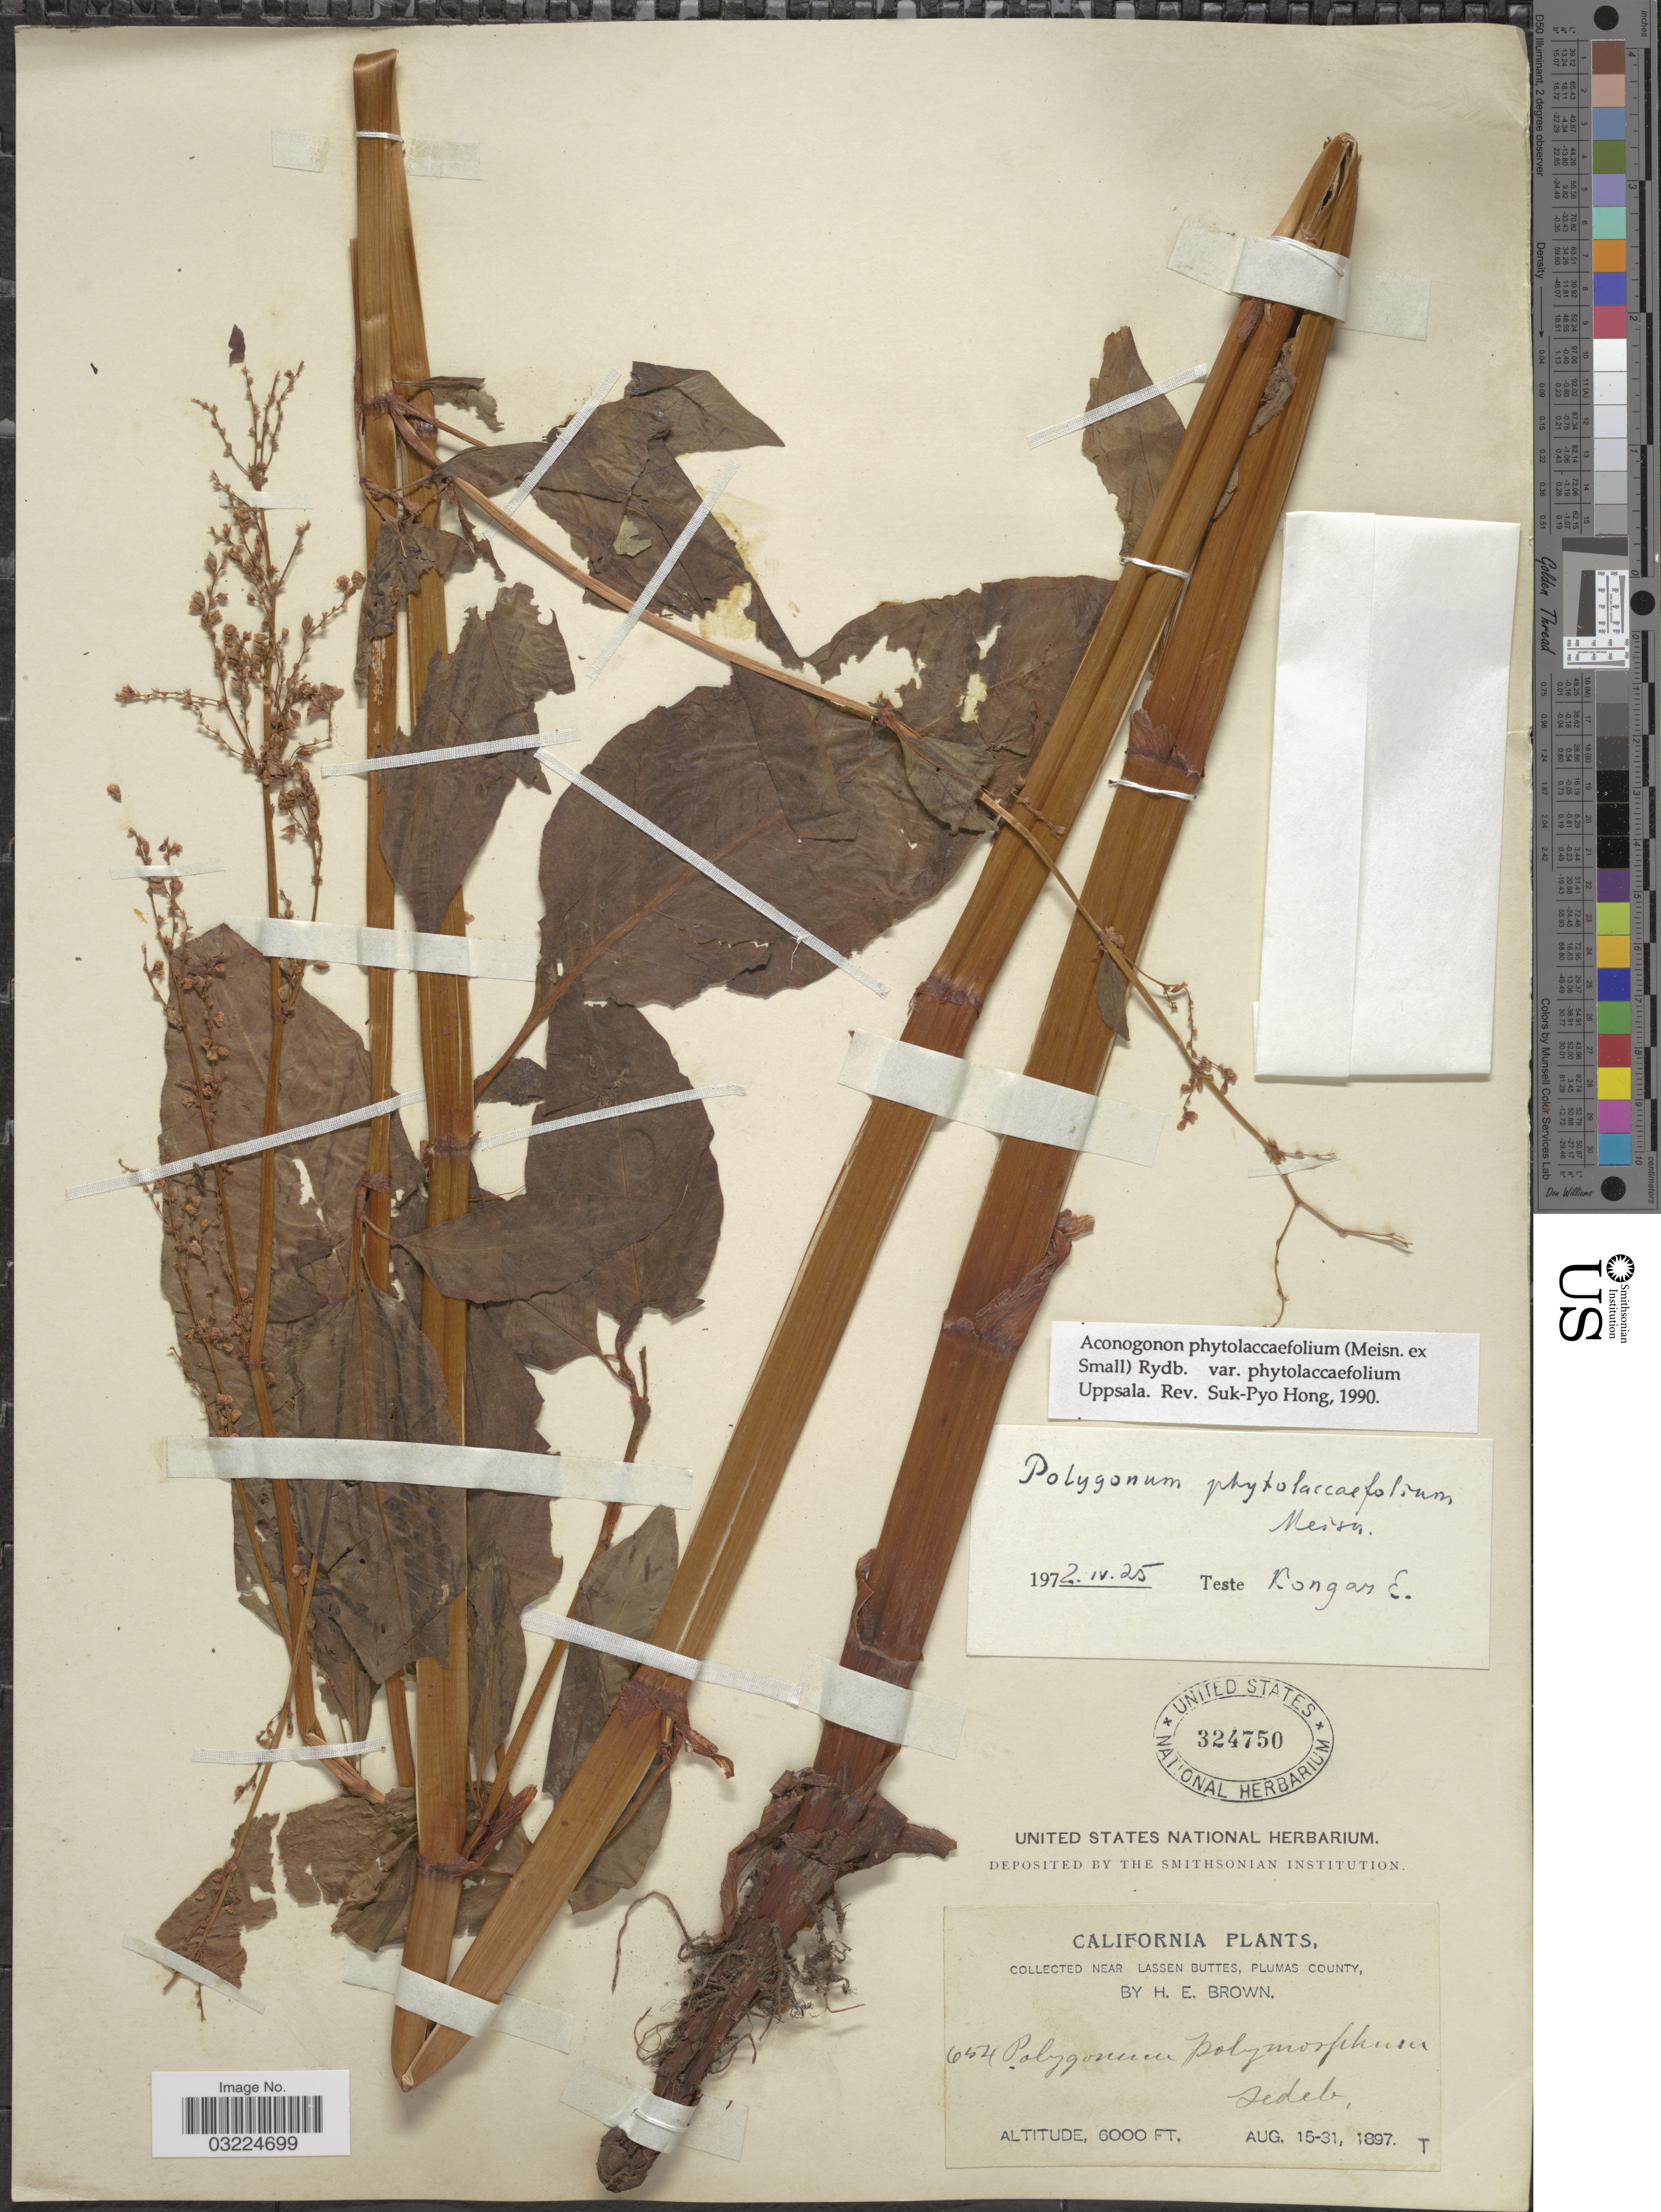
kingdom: Plantae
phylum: Tracheophyta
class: Magnoliopsida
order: Caryophyllales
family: Polygonaceae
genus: Koenigia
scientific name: Koenigia phytolaccifolia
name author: (Meisn. ex Small) T.M. Schust. & Reveal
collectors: H. E. Brown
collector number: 654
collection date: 1897-08-15/1897-08-31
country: United States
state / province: California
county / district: Plumas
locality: Near Lassen Buttes, Plumas County.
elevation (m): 1829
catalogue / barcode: US 324750